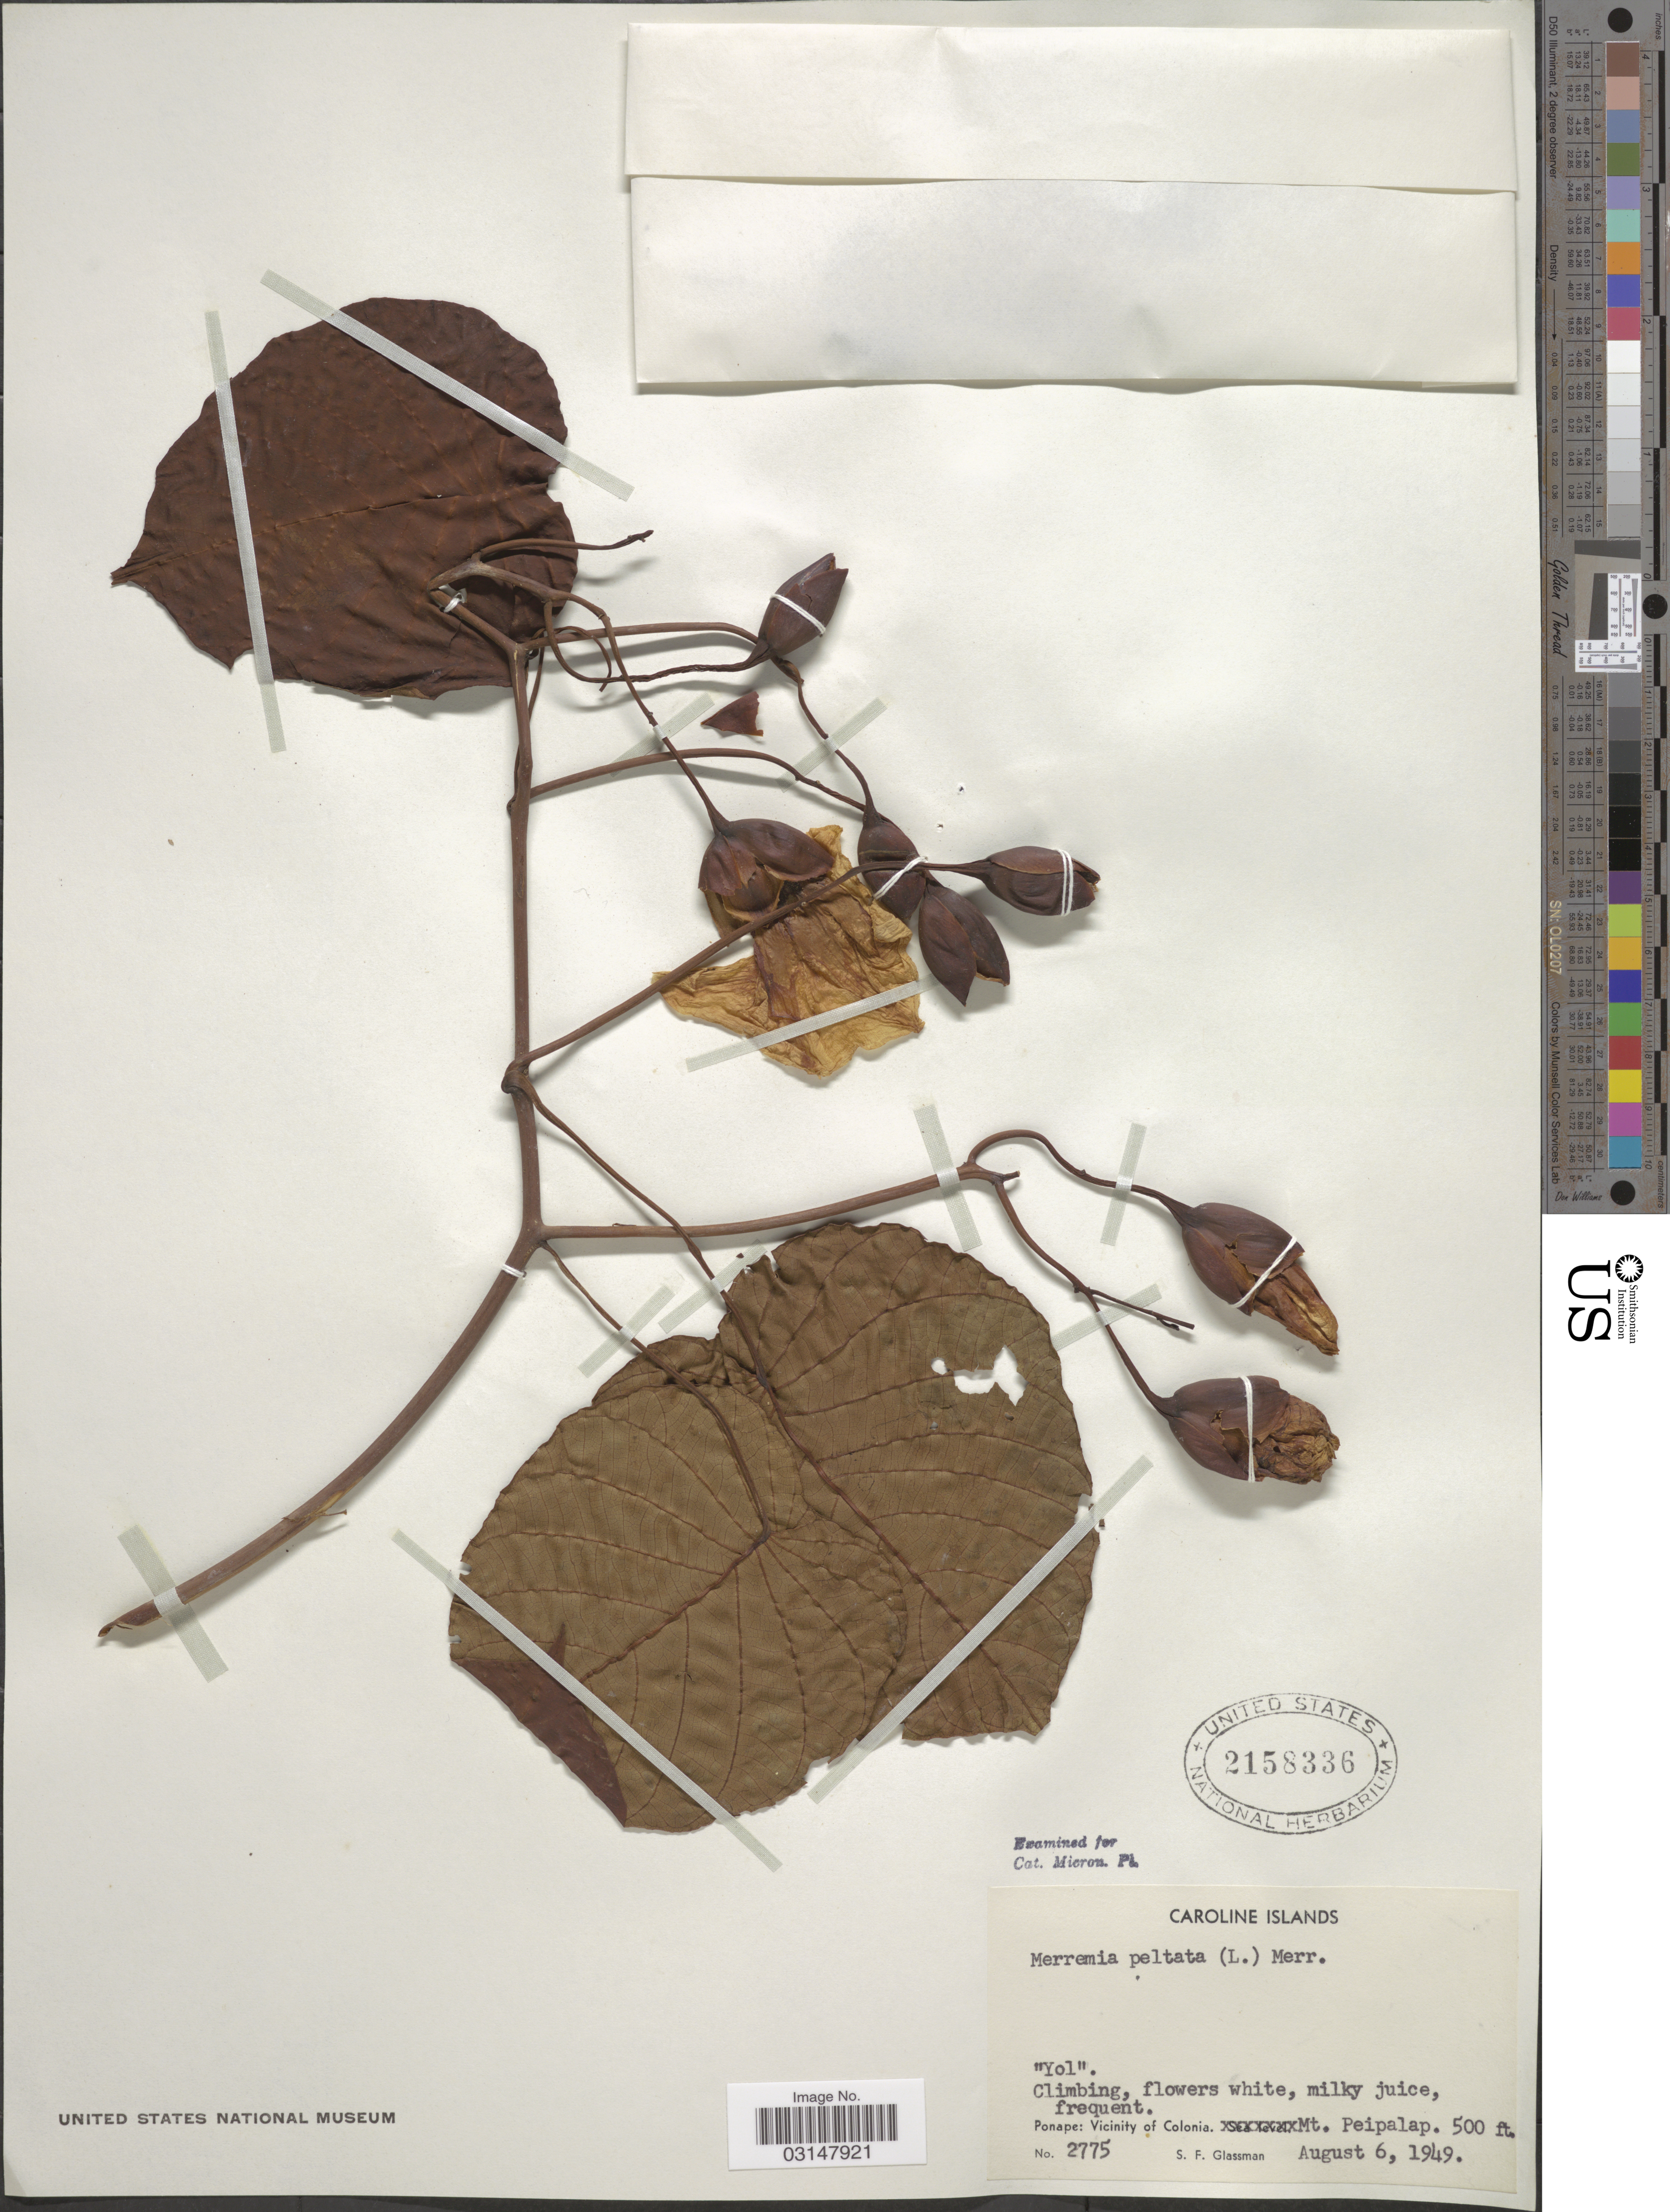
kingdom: Plantae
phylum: Tracheophyta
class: Magnoliopsida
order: Solanales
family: Convolvulaceae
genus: Decalobanthus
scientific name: Decalobanthus peltatus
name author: (L.) A. R. Simões & Staples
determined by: Wagner, W. L., (BOT), Smithsonian Institution - National Museum of Natural History (UNITED STATES)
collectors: S. F. Glassman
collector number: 2775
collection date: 1949-08-06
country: Micronesia, Federated States of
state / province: Pohnpei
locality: Caroline Islands. Ponape: Vicinity of Colonia. Peipalap.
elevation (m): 152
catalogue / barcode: US 2158336